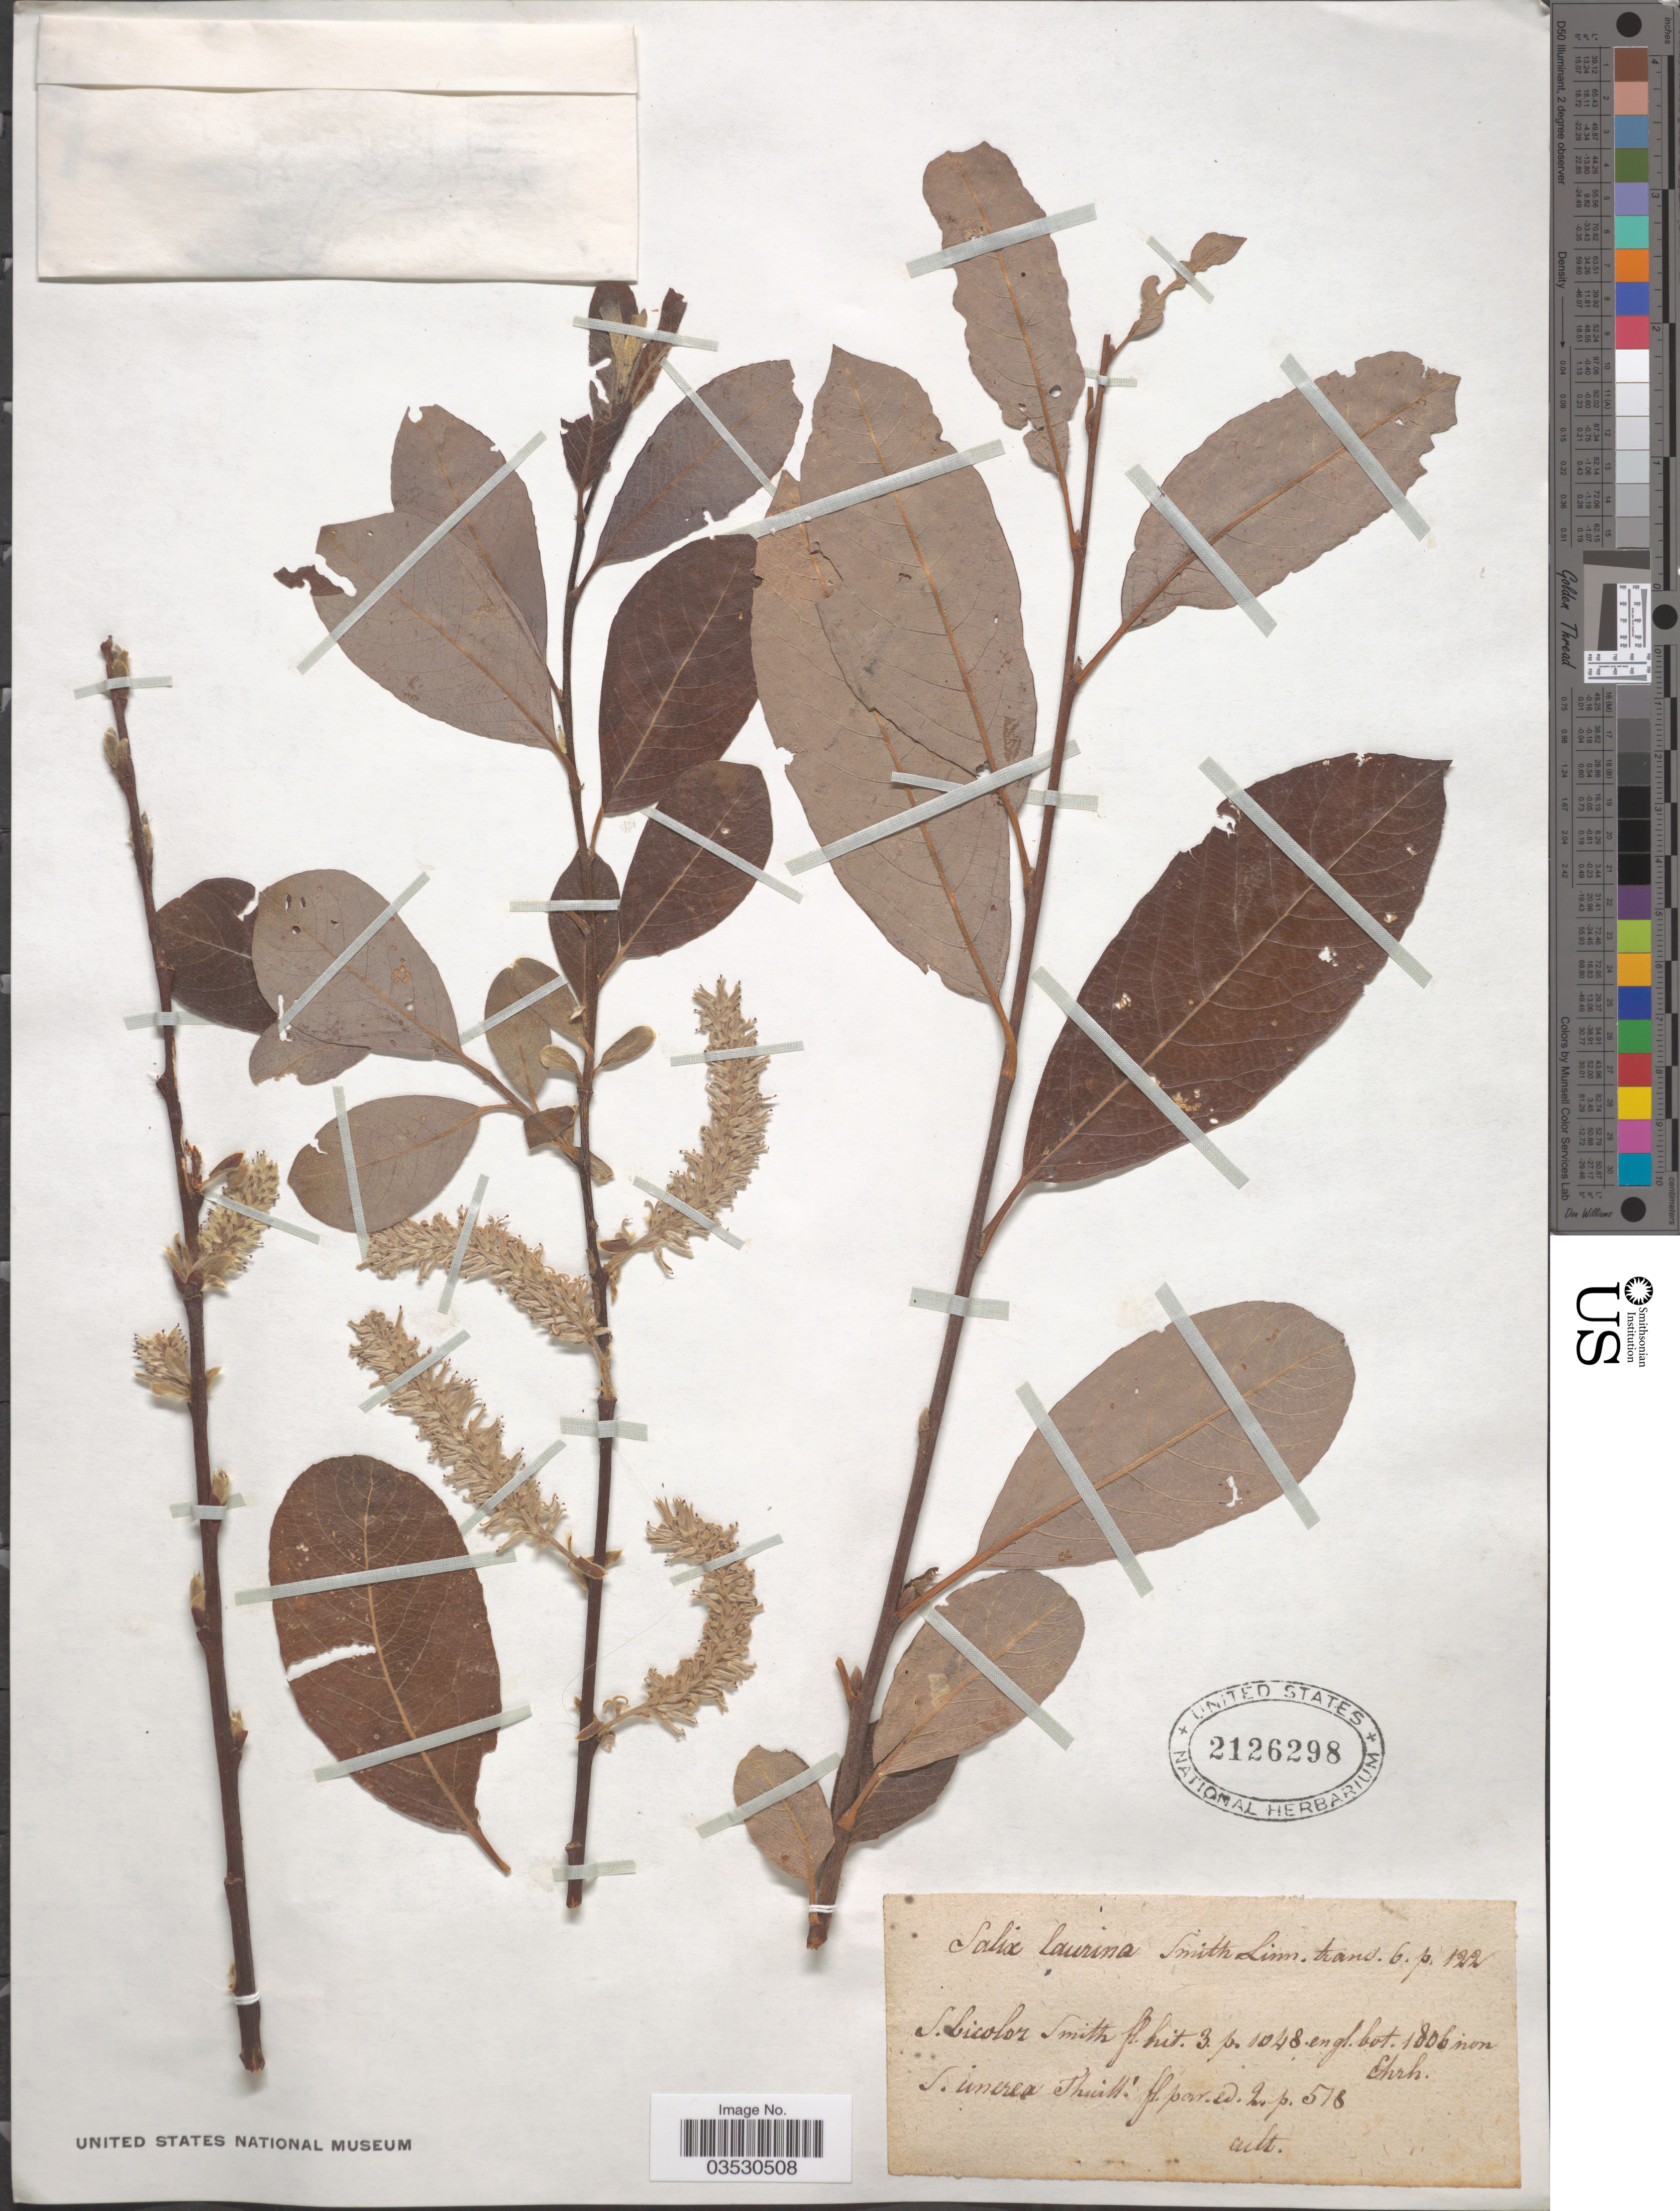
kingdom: Plantae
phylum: Tracheophyta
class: Magnoliopsida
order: Malpighiales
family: Salicaceae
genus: Salix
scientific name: Salix laurina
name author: Sm.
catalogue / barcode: US 2126298